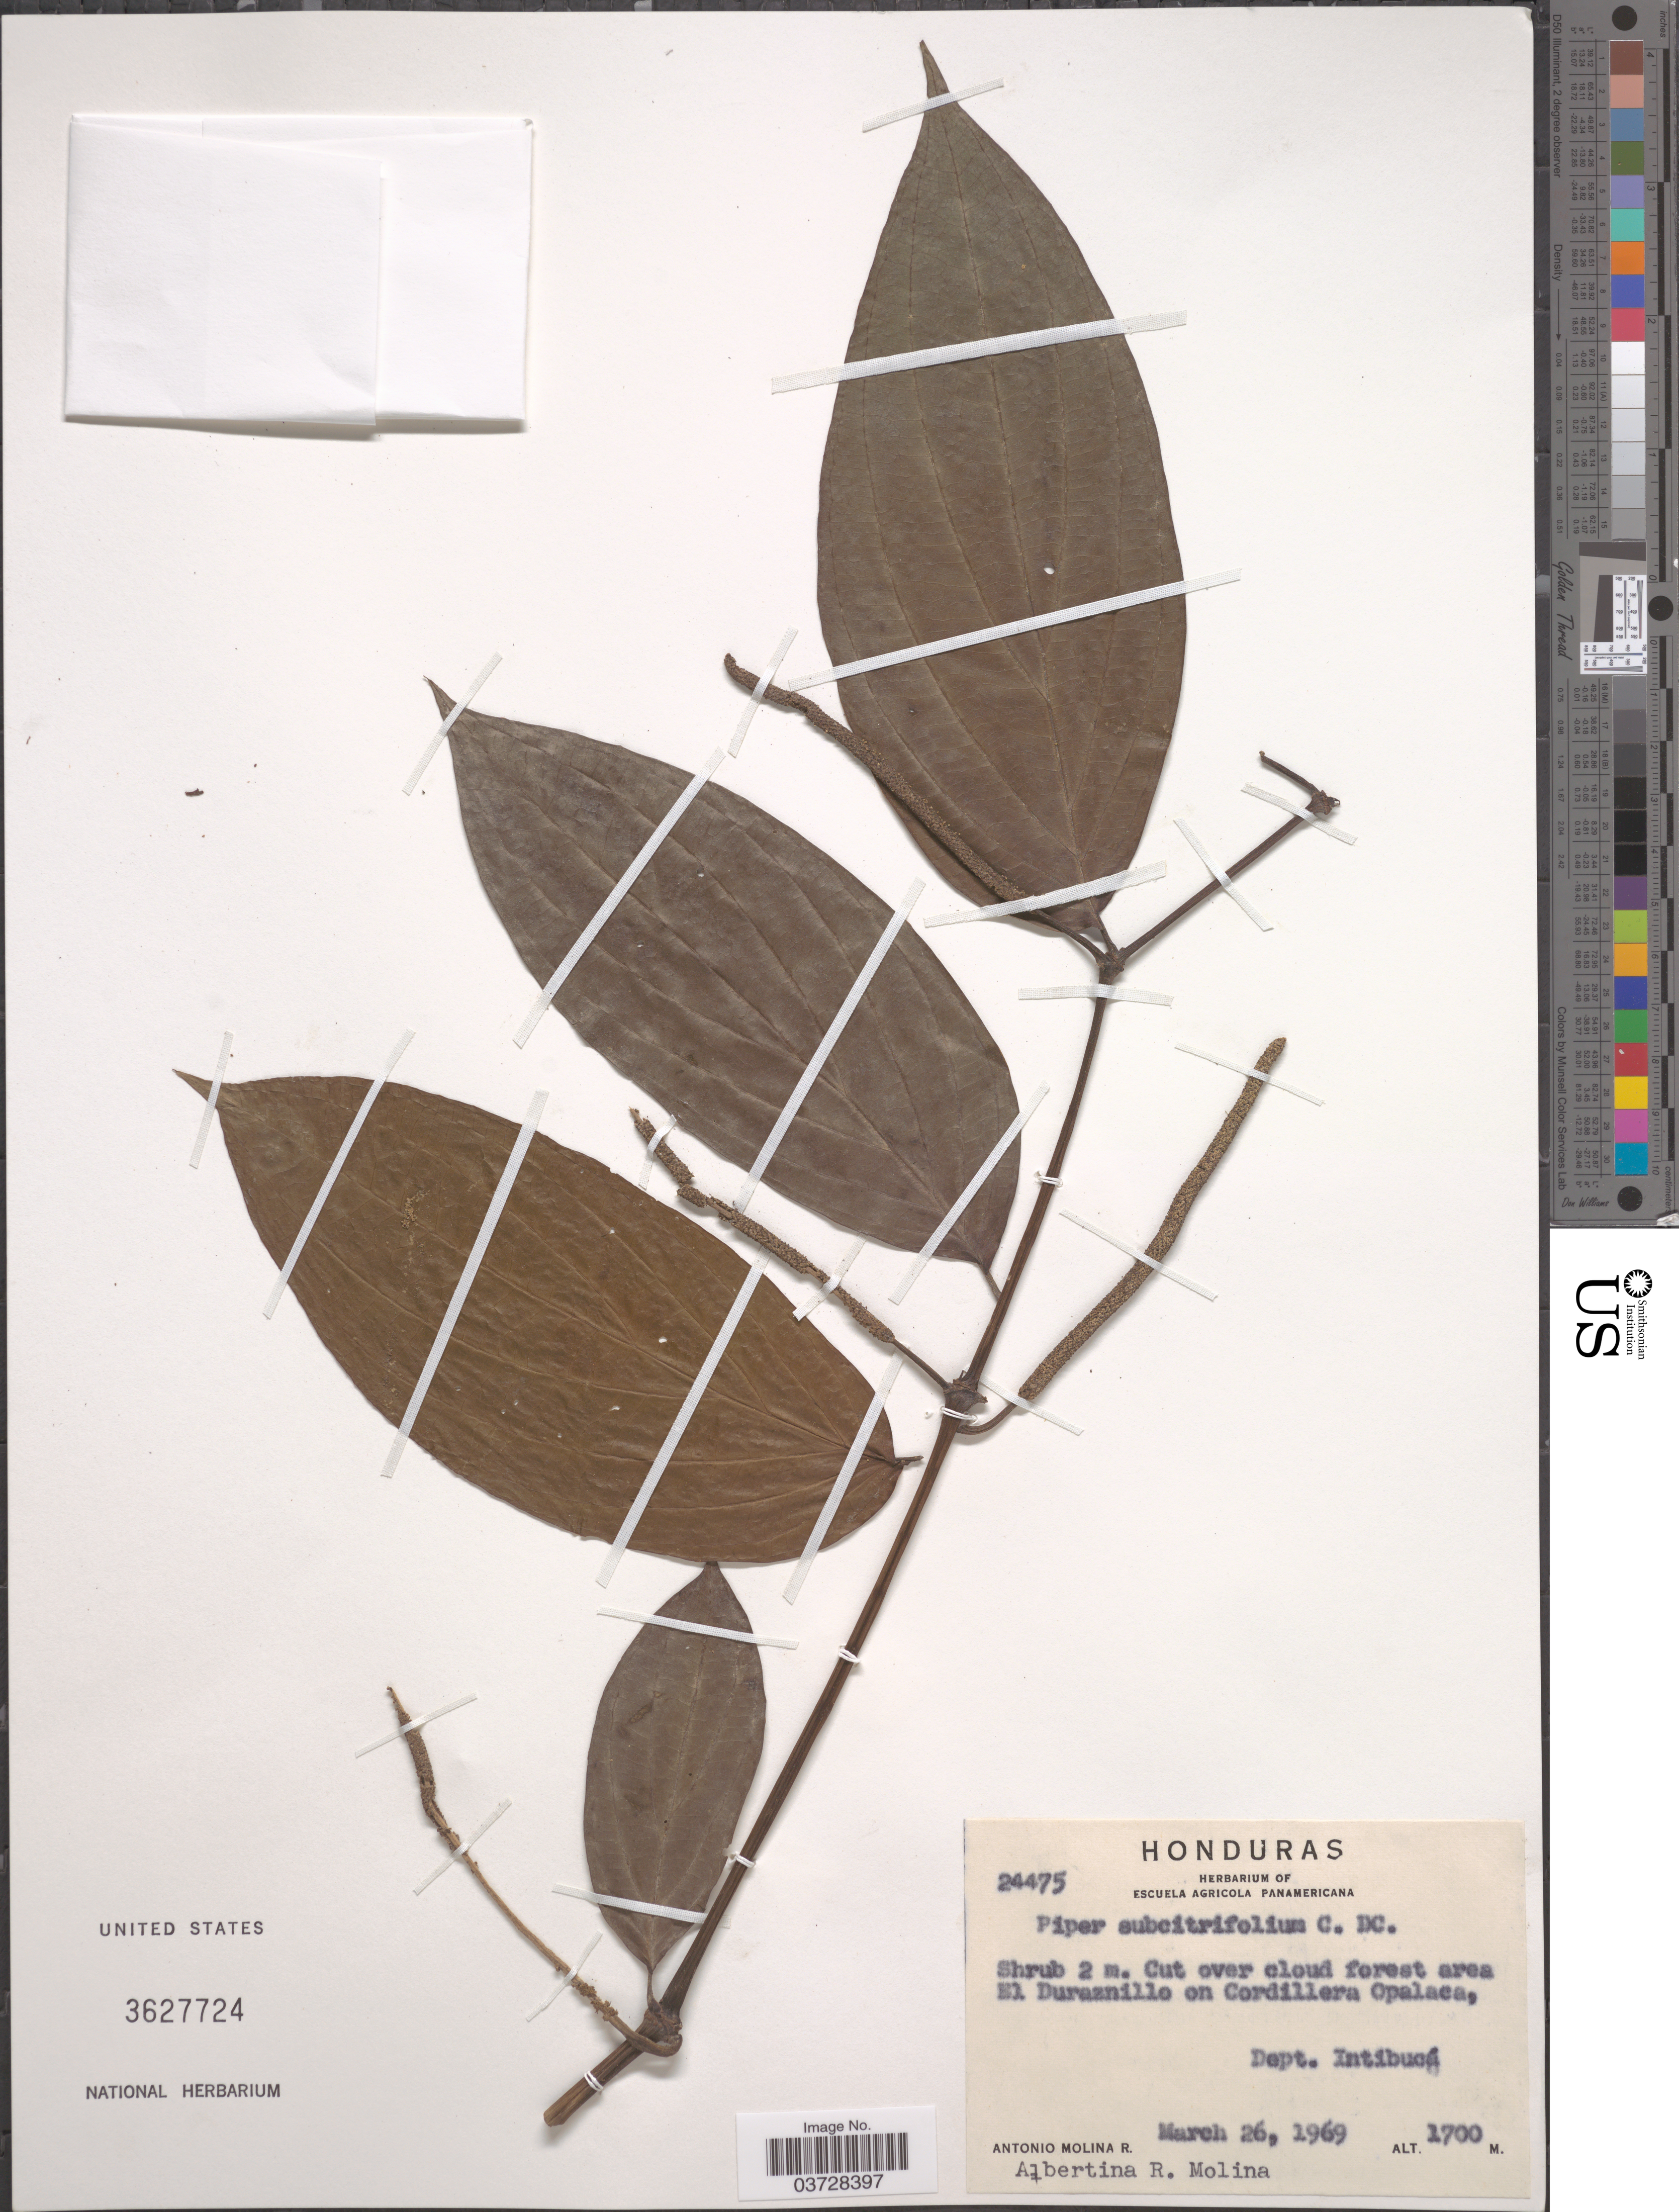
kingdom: Plantae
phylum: Tracheophyta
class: Magnoliopsida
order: Piperales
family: Piperaceae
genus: Piper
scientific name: Piper subcitrifolium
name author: C. DC.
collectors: A. Molina R. & A. R. Molina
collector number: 24475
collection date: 1969-03-26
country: Honduras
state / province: Intibuca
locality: El Duraznillo on Cordillera Opalaca, Dept. Intibucá.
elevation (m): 1700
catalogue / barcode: US 3627724